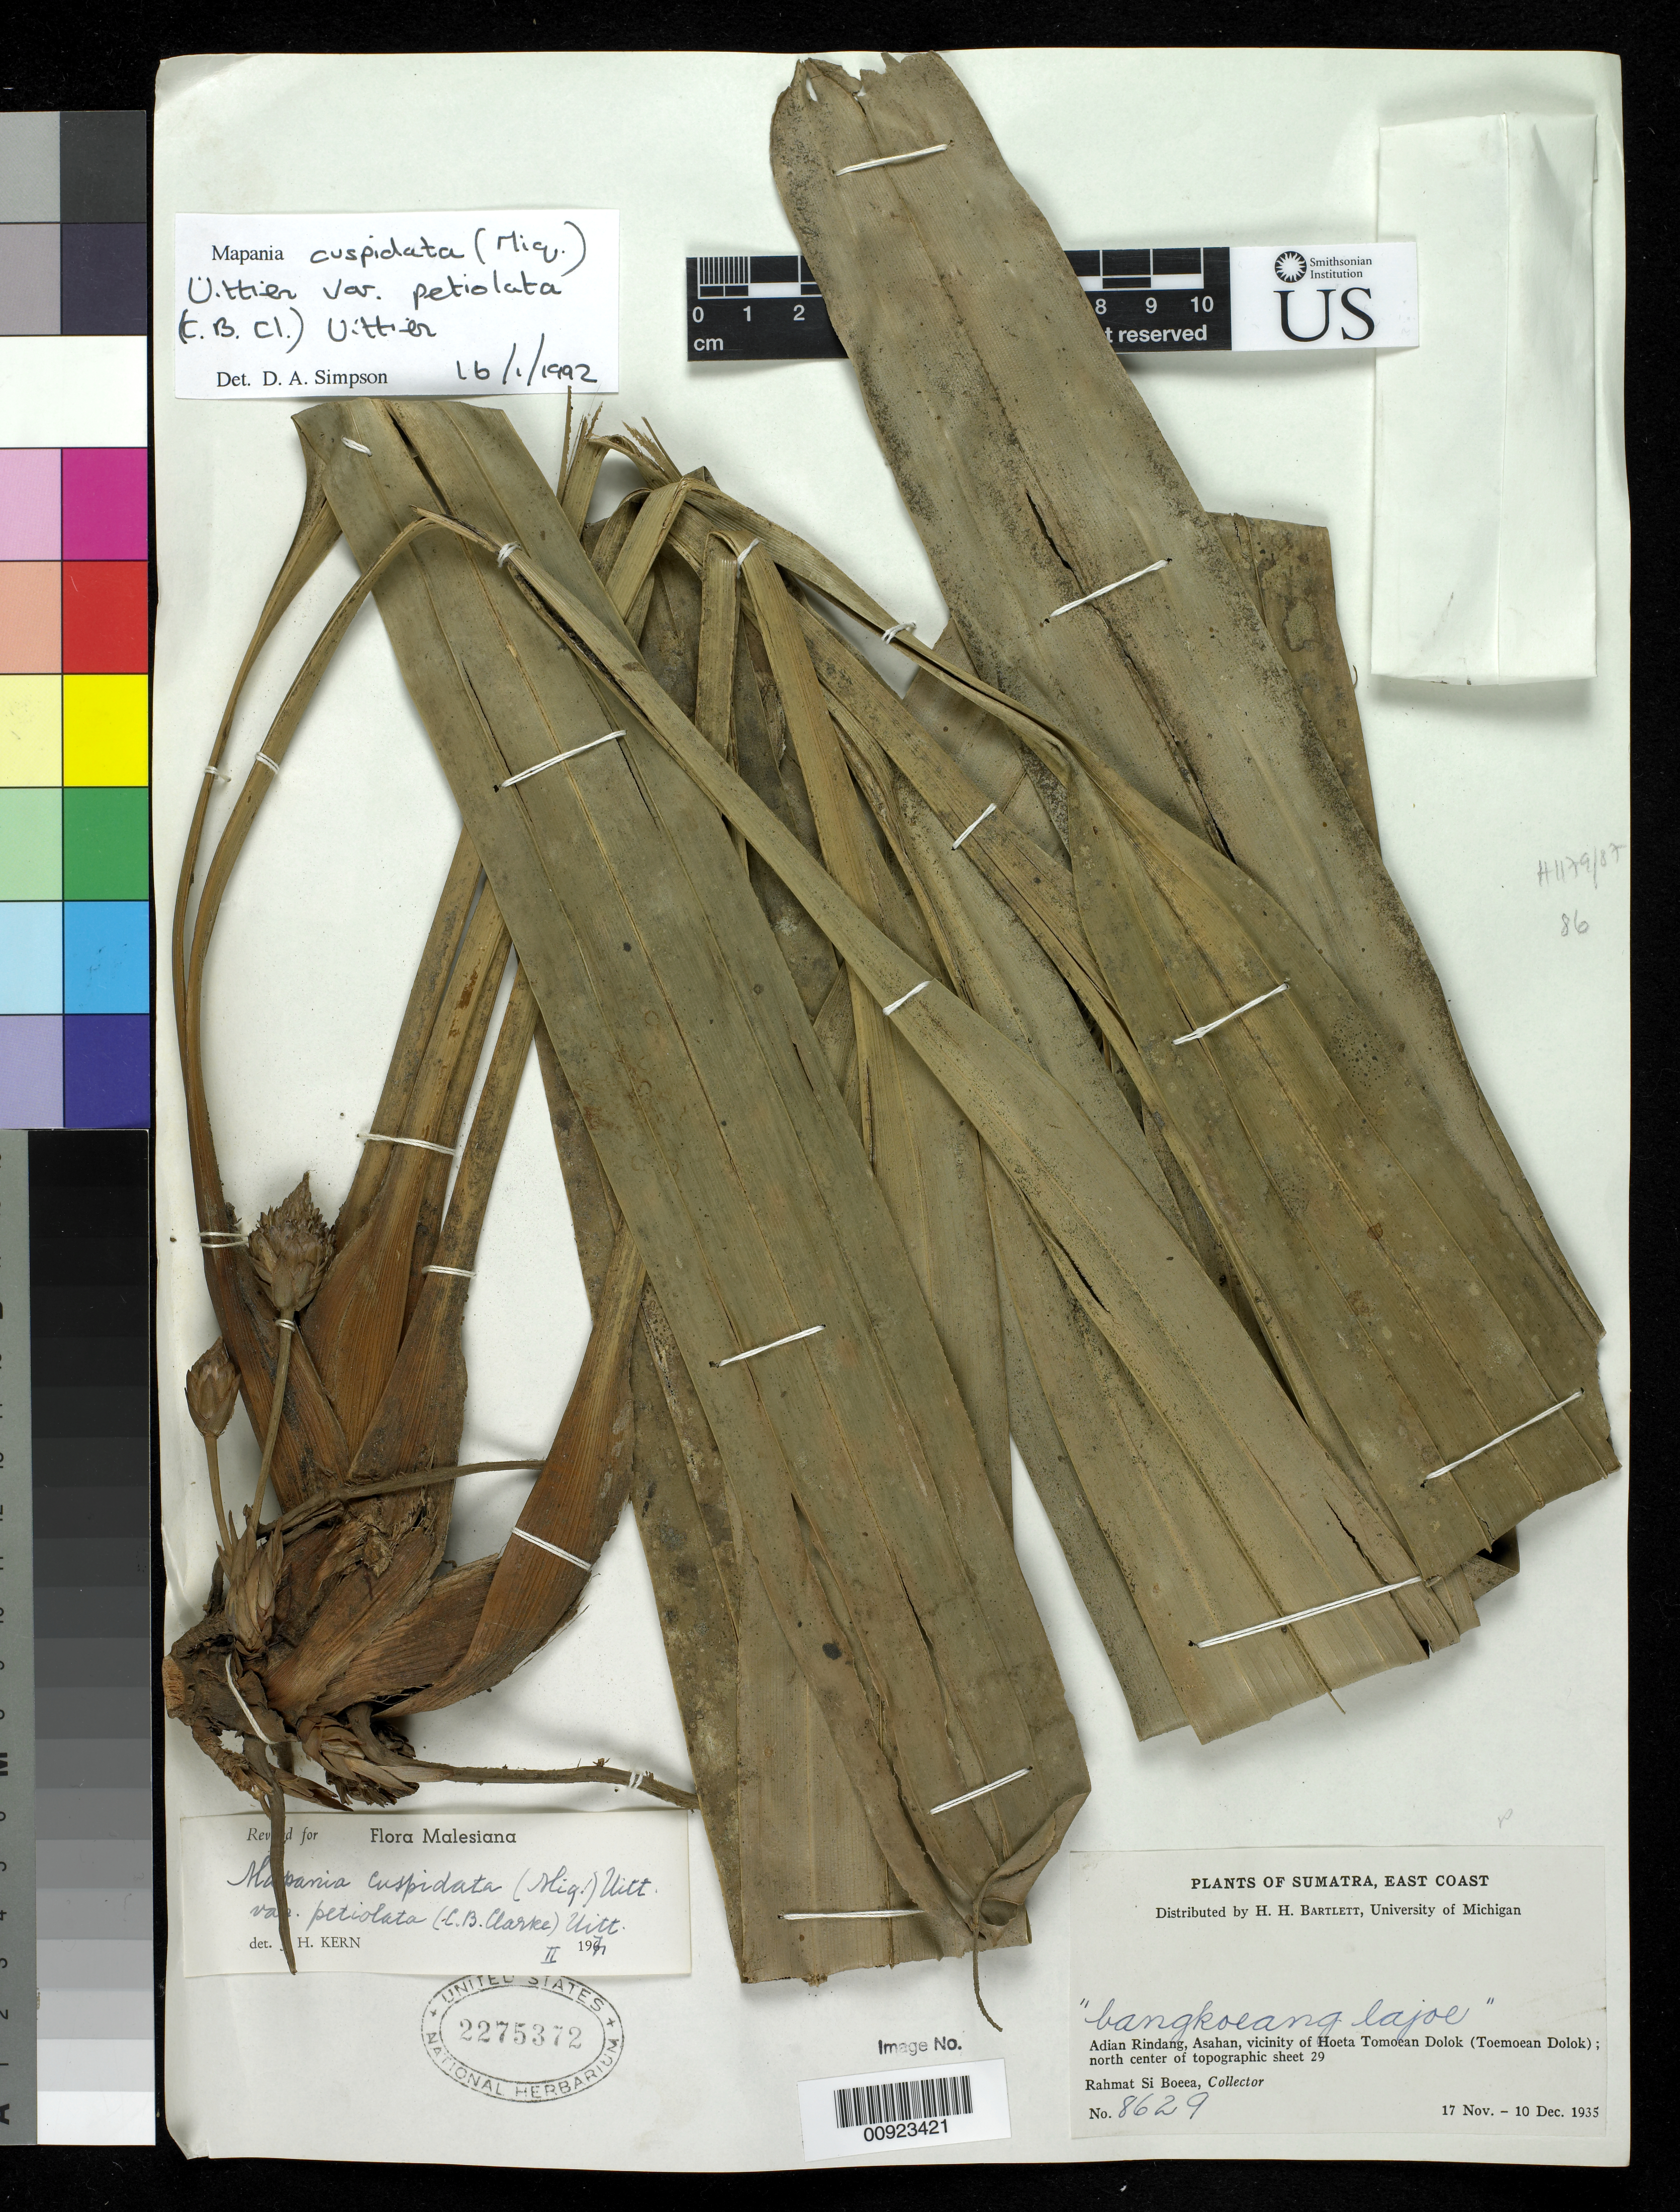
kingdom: Plantae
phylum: Tracheophyta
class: Liliopsida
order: Poales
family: Cyperaceae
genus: Mapania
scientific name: Mapania cuspidata var. petiolata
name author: (C.B. Clarke) Uittien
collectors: Rahmat Si Boeea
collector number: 8629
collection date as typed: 17 Nov 1935 to 10 Dec 1935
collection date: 1935-11-17/1935-12-10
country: Indonesia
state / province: Sumatra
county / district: Aceh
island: Sumatra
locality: Adian Rindang, Asahan, vicinity of Hoeta Tomoean Dolok (Toemoean Dolok)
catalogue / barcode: US 2275372